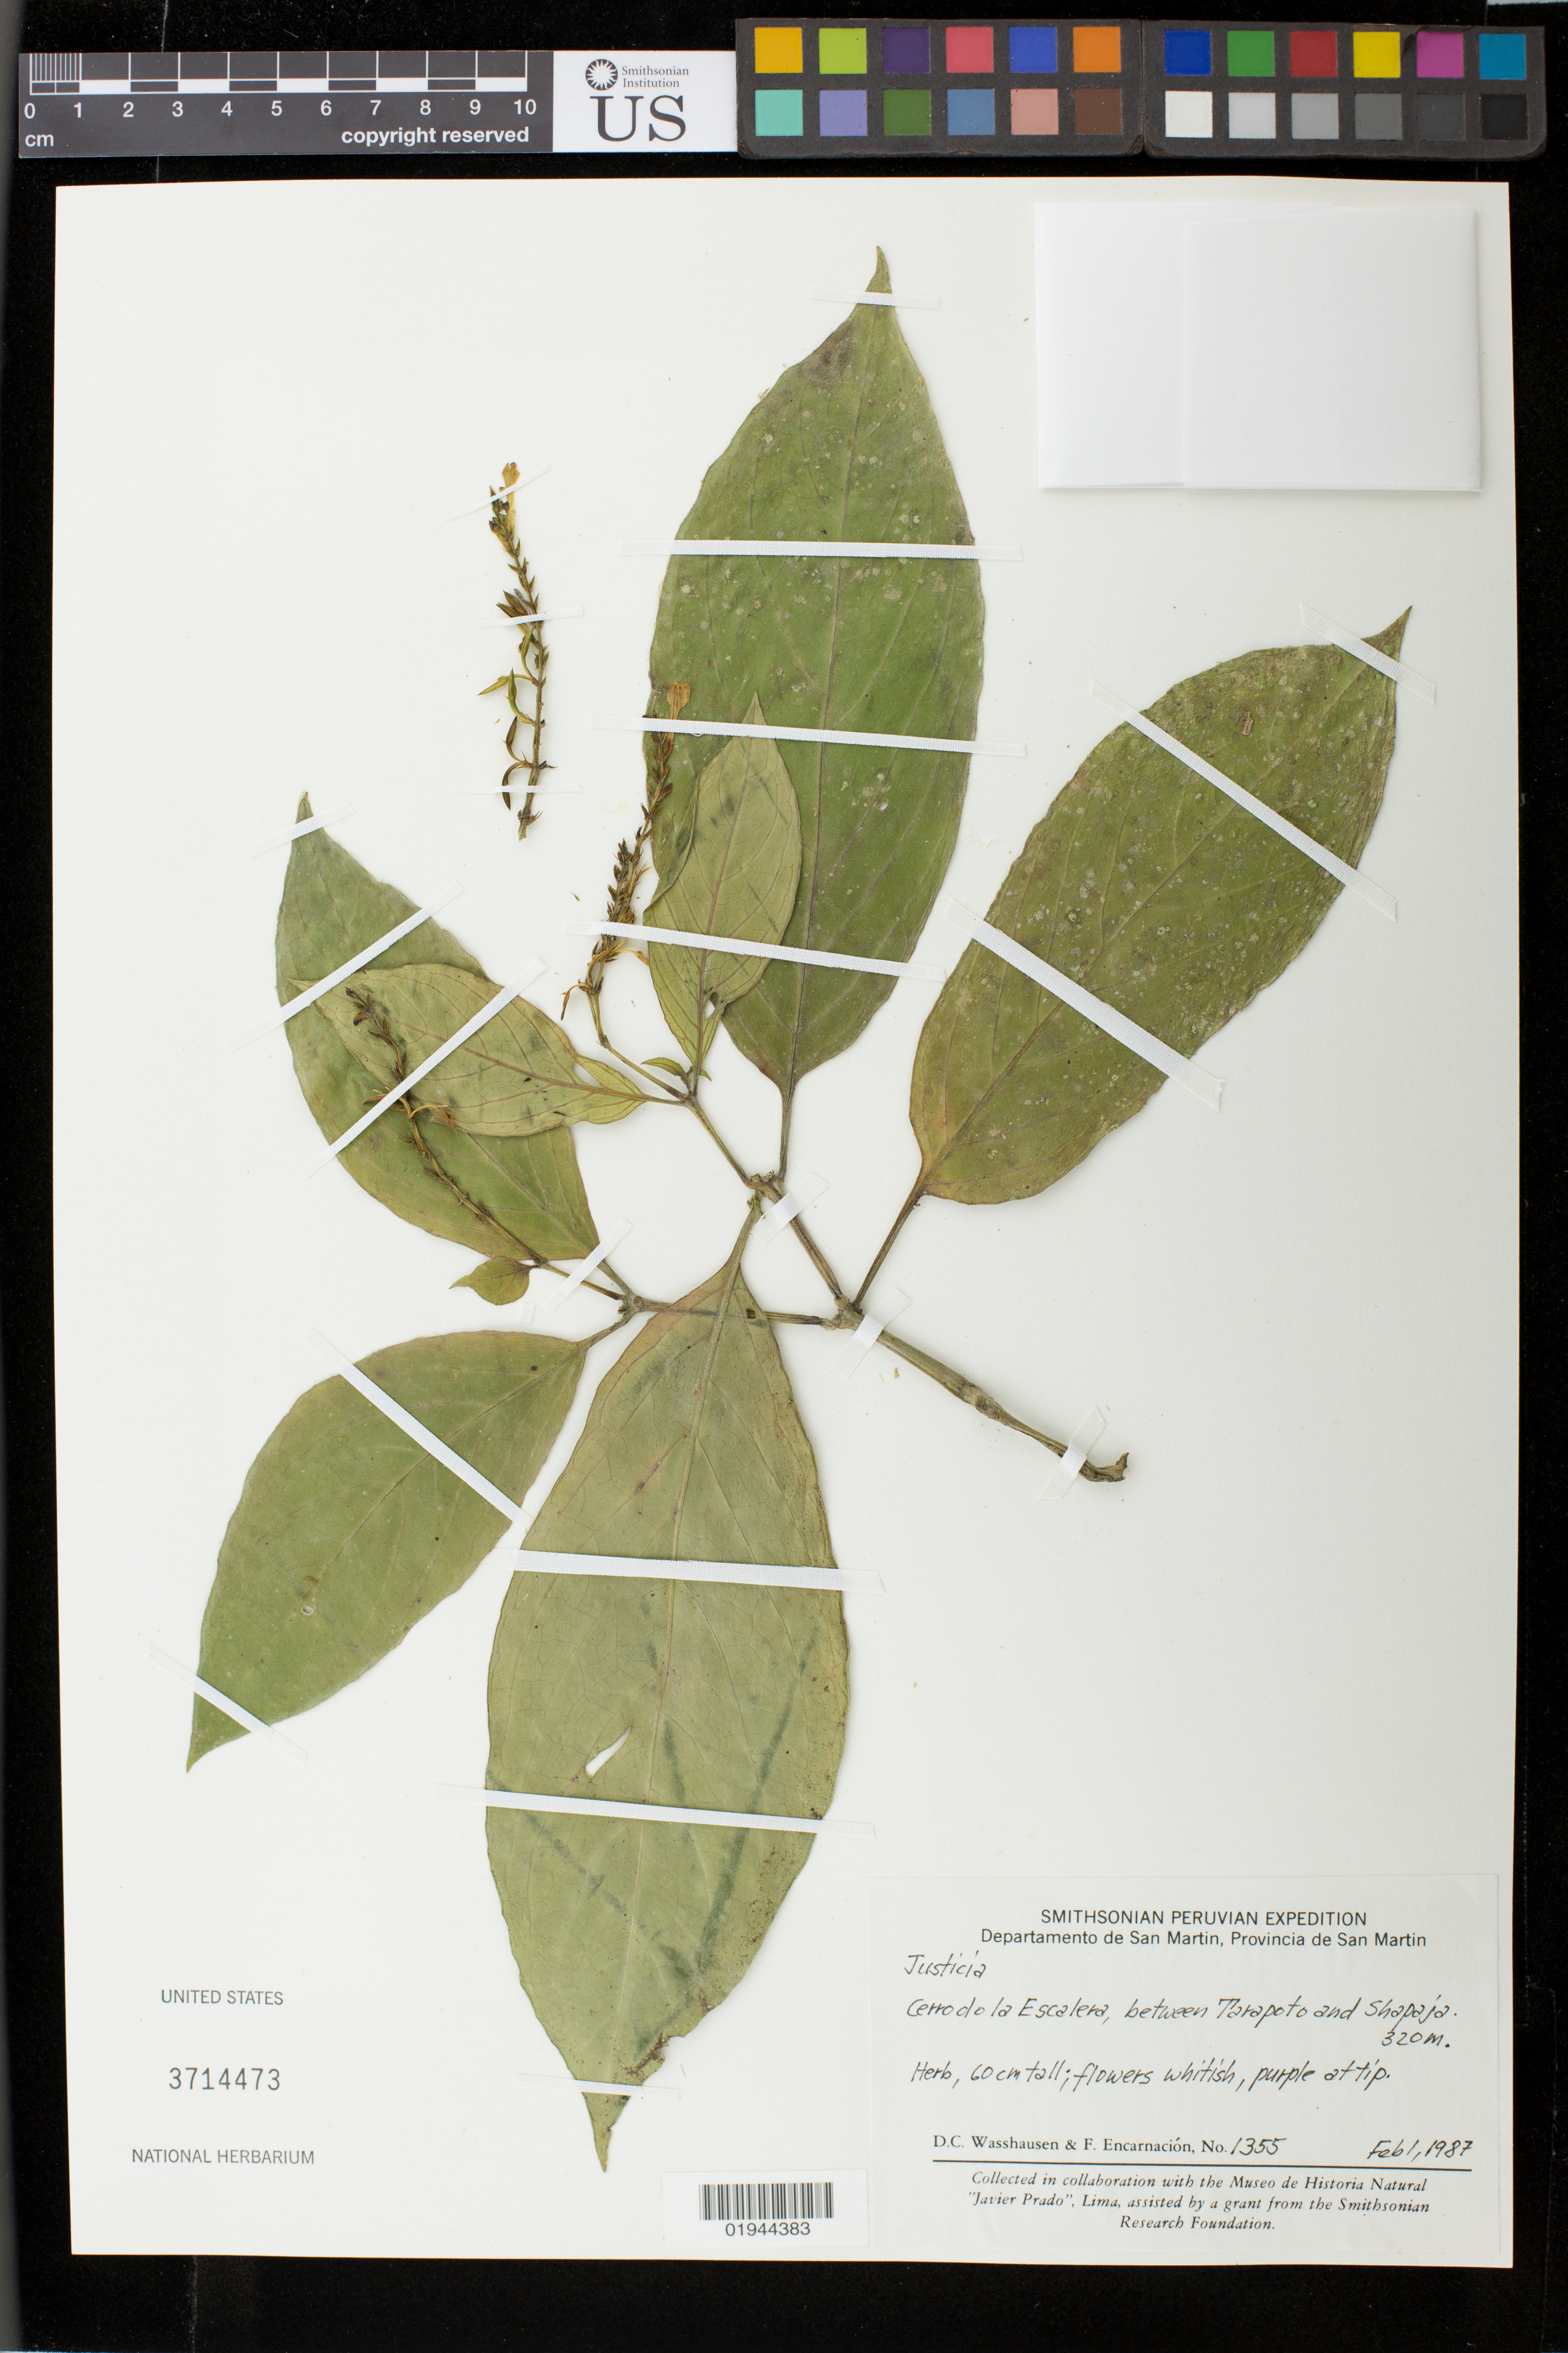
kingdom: Plantae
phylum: Tracheophyta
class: Magnoliopsida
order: Lamiales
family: Acanthaceae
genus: Justicia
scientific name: Justicia sp.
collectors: D. C. Wasshausen & F. Encarnación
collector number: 1355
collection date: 1987-02-01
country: Peru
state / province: San Martín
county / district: San Martín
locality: Cerro de la Escalera, between Tarapoto and Shapaja.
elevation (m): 320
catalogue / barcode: US 3714473